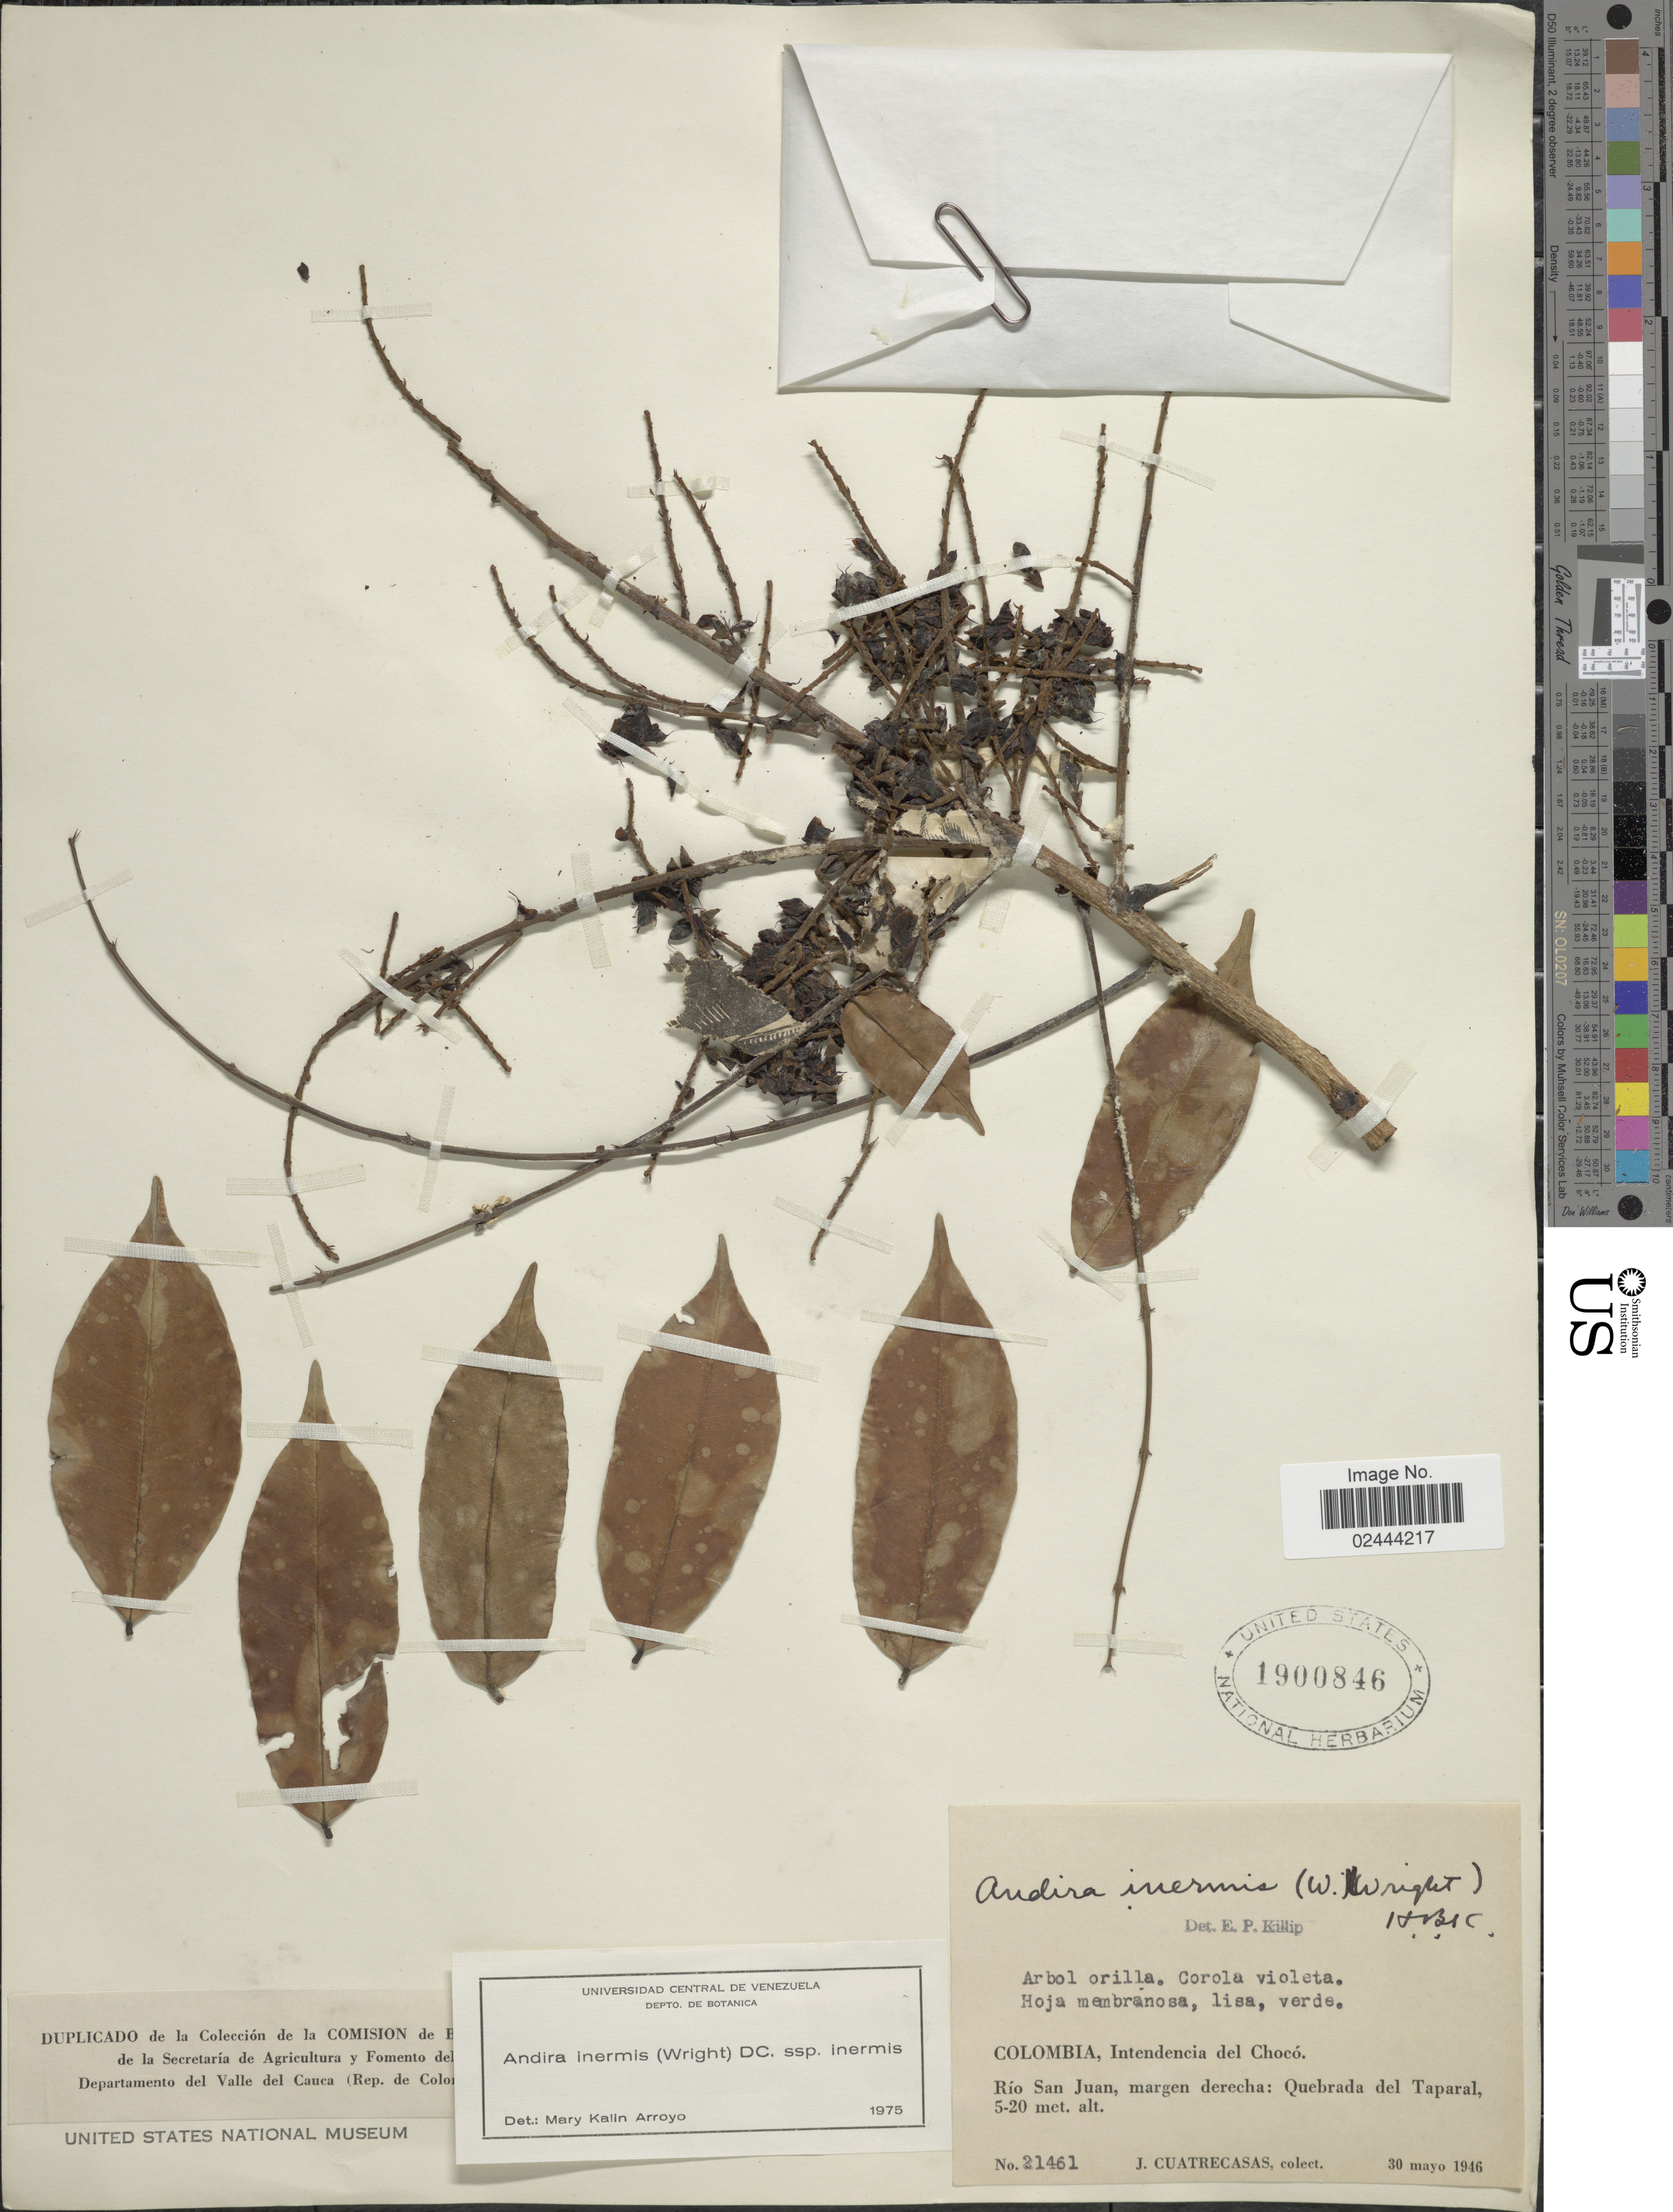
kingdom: Plantae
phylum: Tracheophyta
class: Magnoliopsida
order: Fabales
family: Fabaceae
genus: Andira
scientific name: Andira inermis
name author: (W. Wright) Kunth ex DC.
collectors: J. Cuatrecasas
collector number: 21461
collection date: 1946-05-30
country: Colombia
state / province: Chocó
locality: Rio San Juan, margen derecha: Quebrada del Taparal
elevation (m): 5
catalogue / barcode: US 1900846